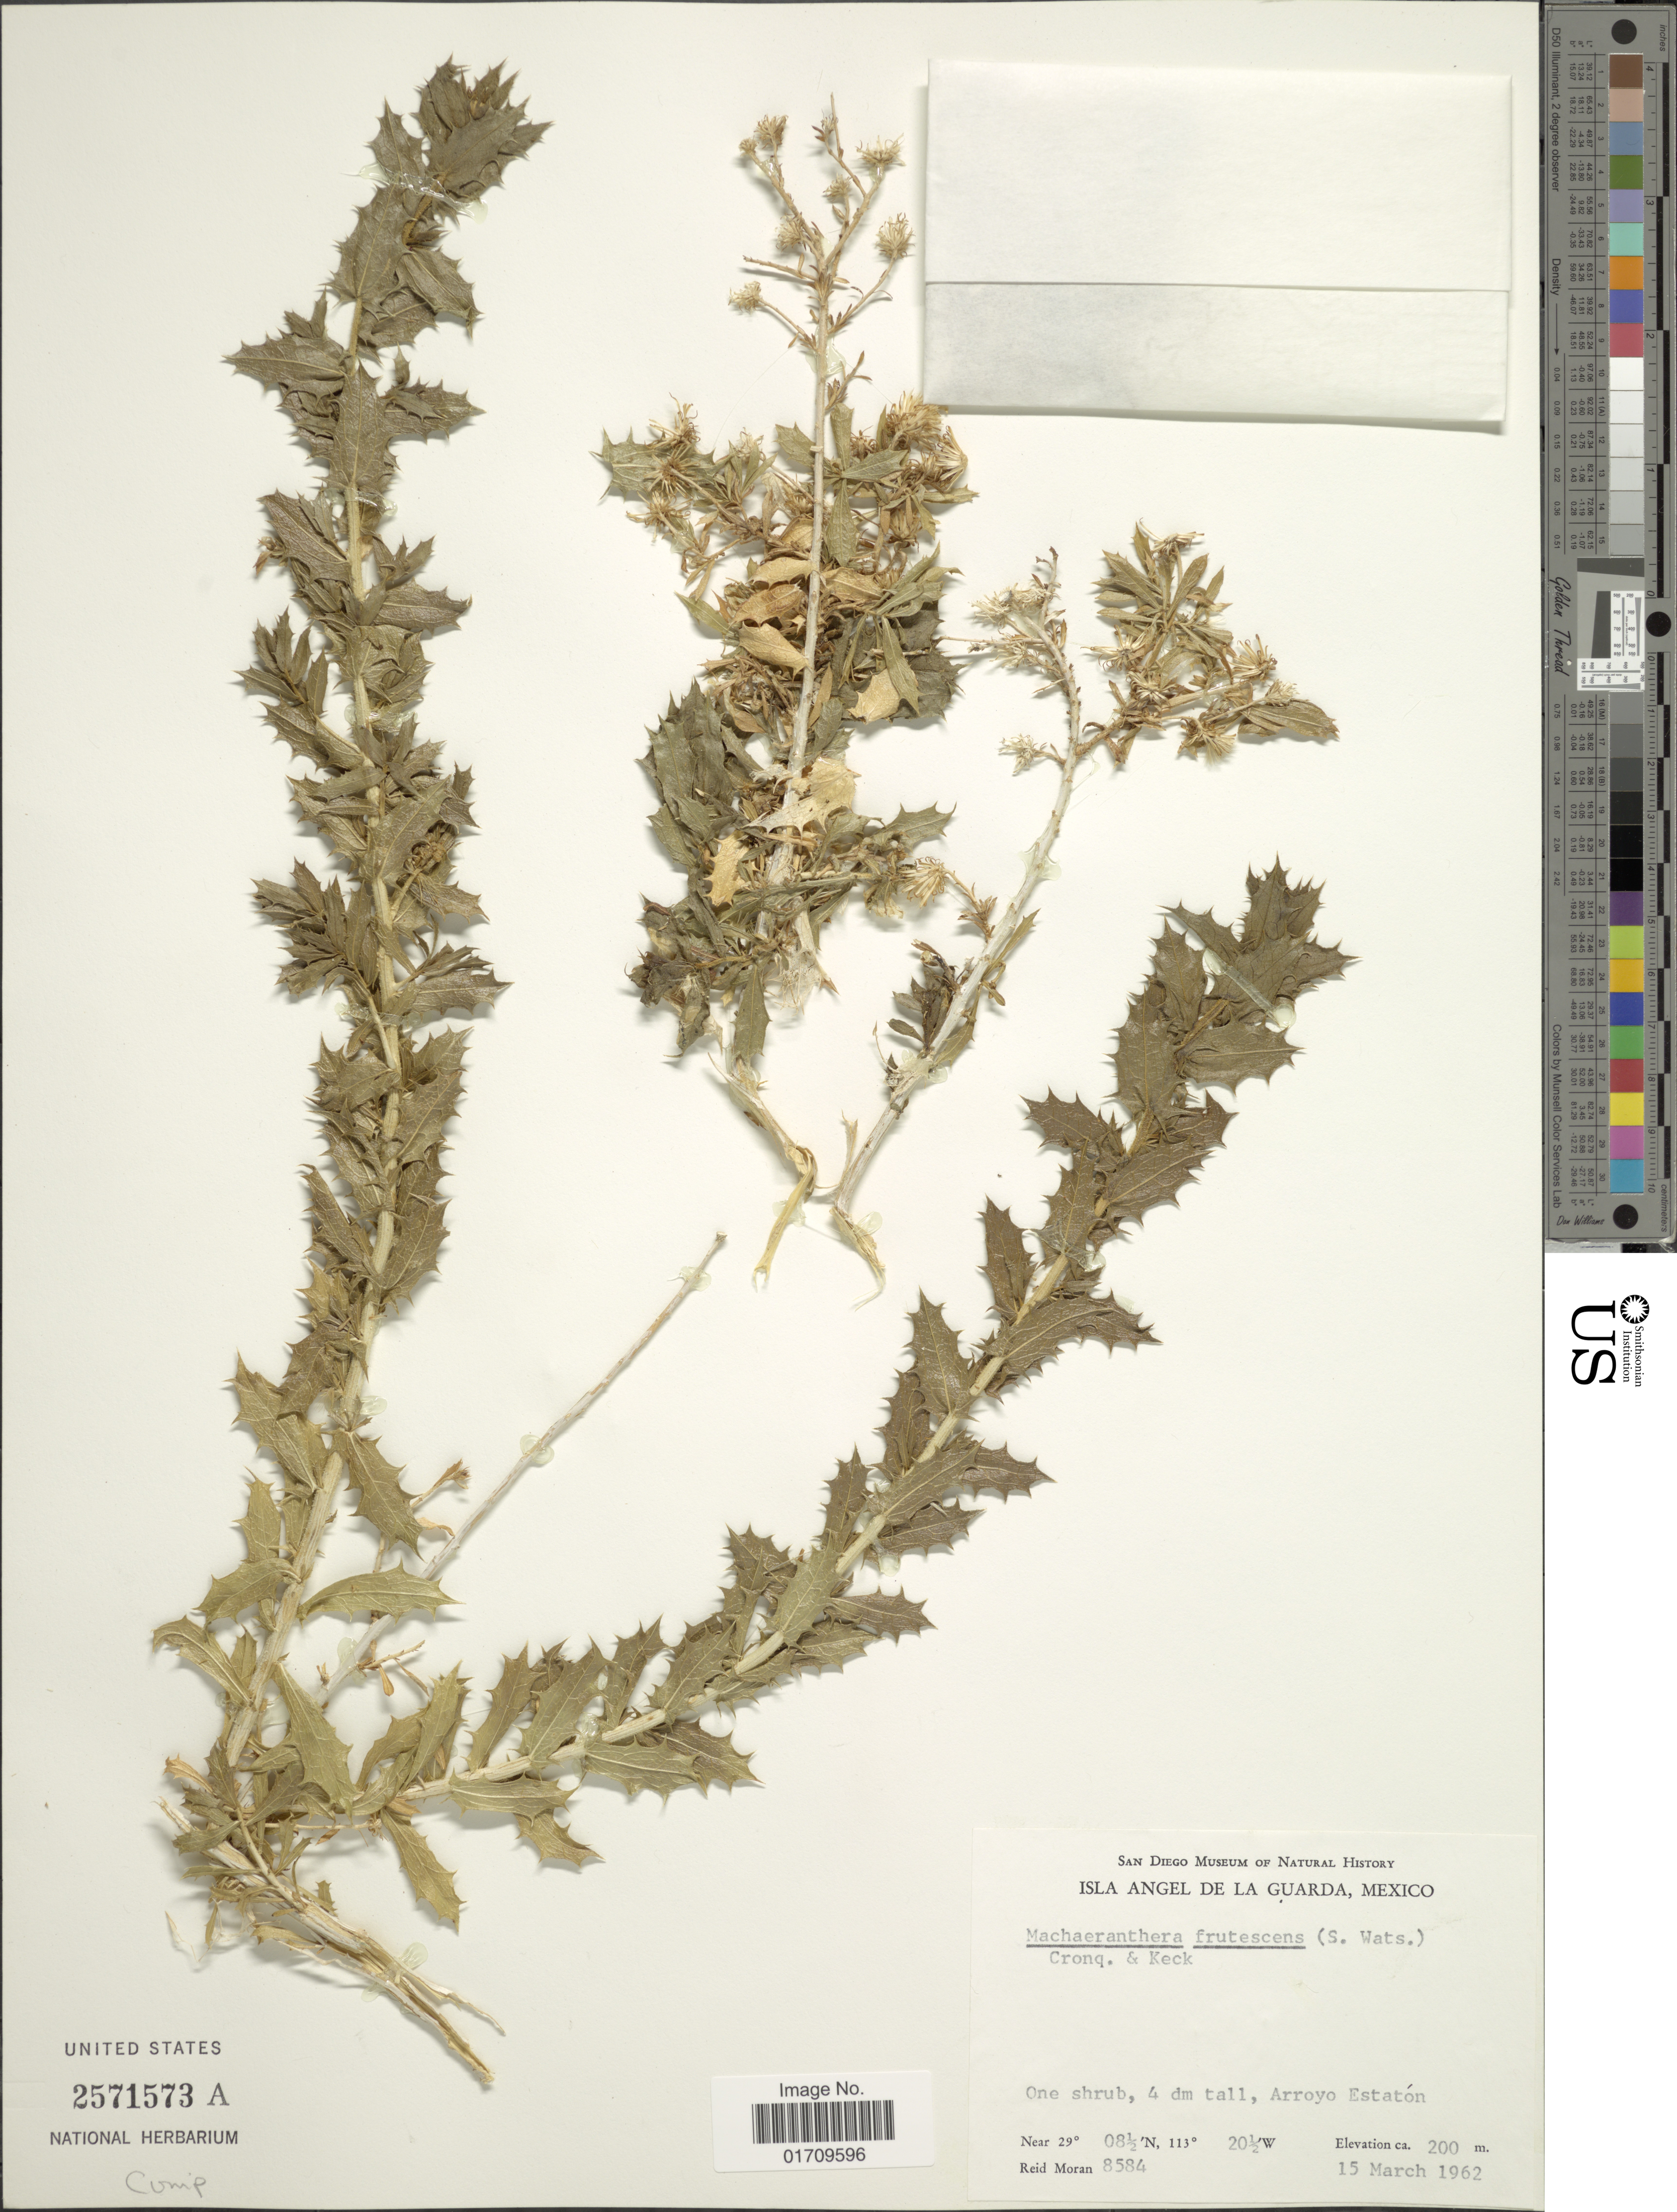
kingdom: Plantae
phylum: Tracheophyta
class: Magnoliopsida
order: Asterales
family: Asteraceae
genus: Machaeranthera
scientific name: Machaeranthera frutescens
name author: (S. Watson) Cronq. & D.D. Keck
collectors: R. V. Moran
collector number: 8584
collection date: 1962-03-15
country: Mexico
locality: Isla Angel de la Guarda, Arroyo Estaton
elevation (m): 200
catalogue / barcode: US 2571573A